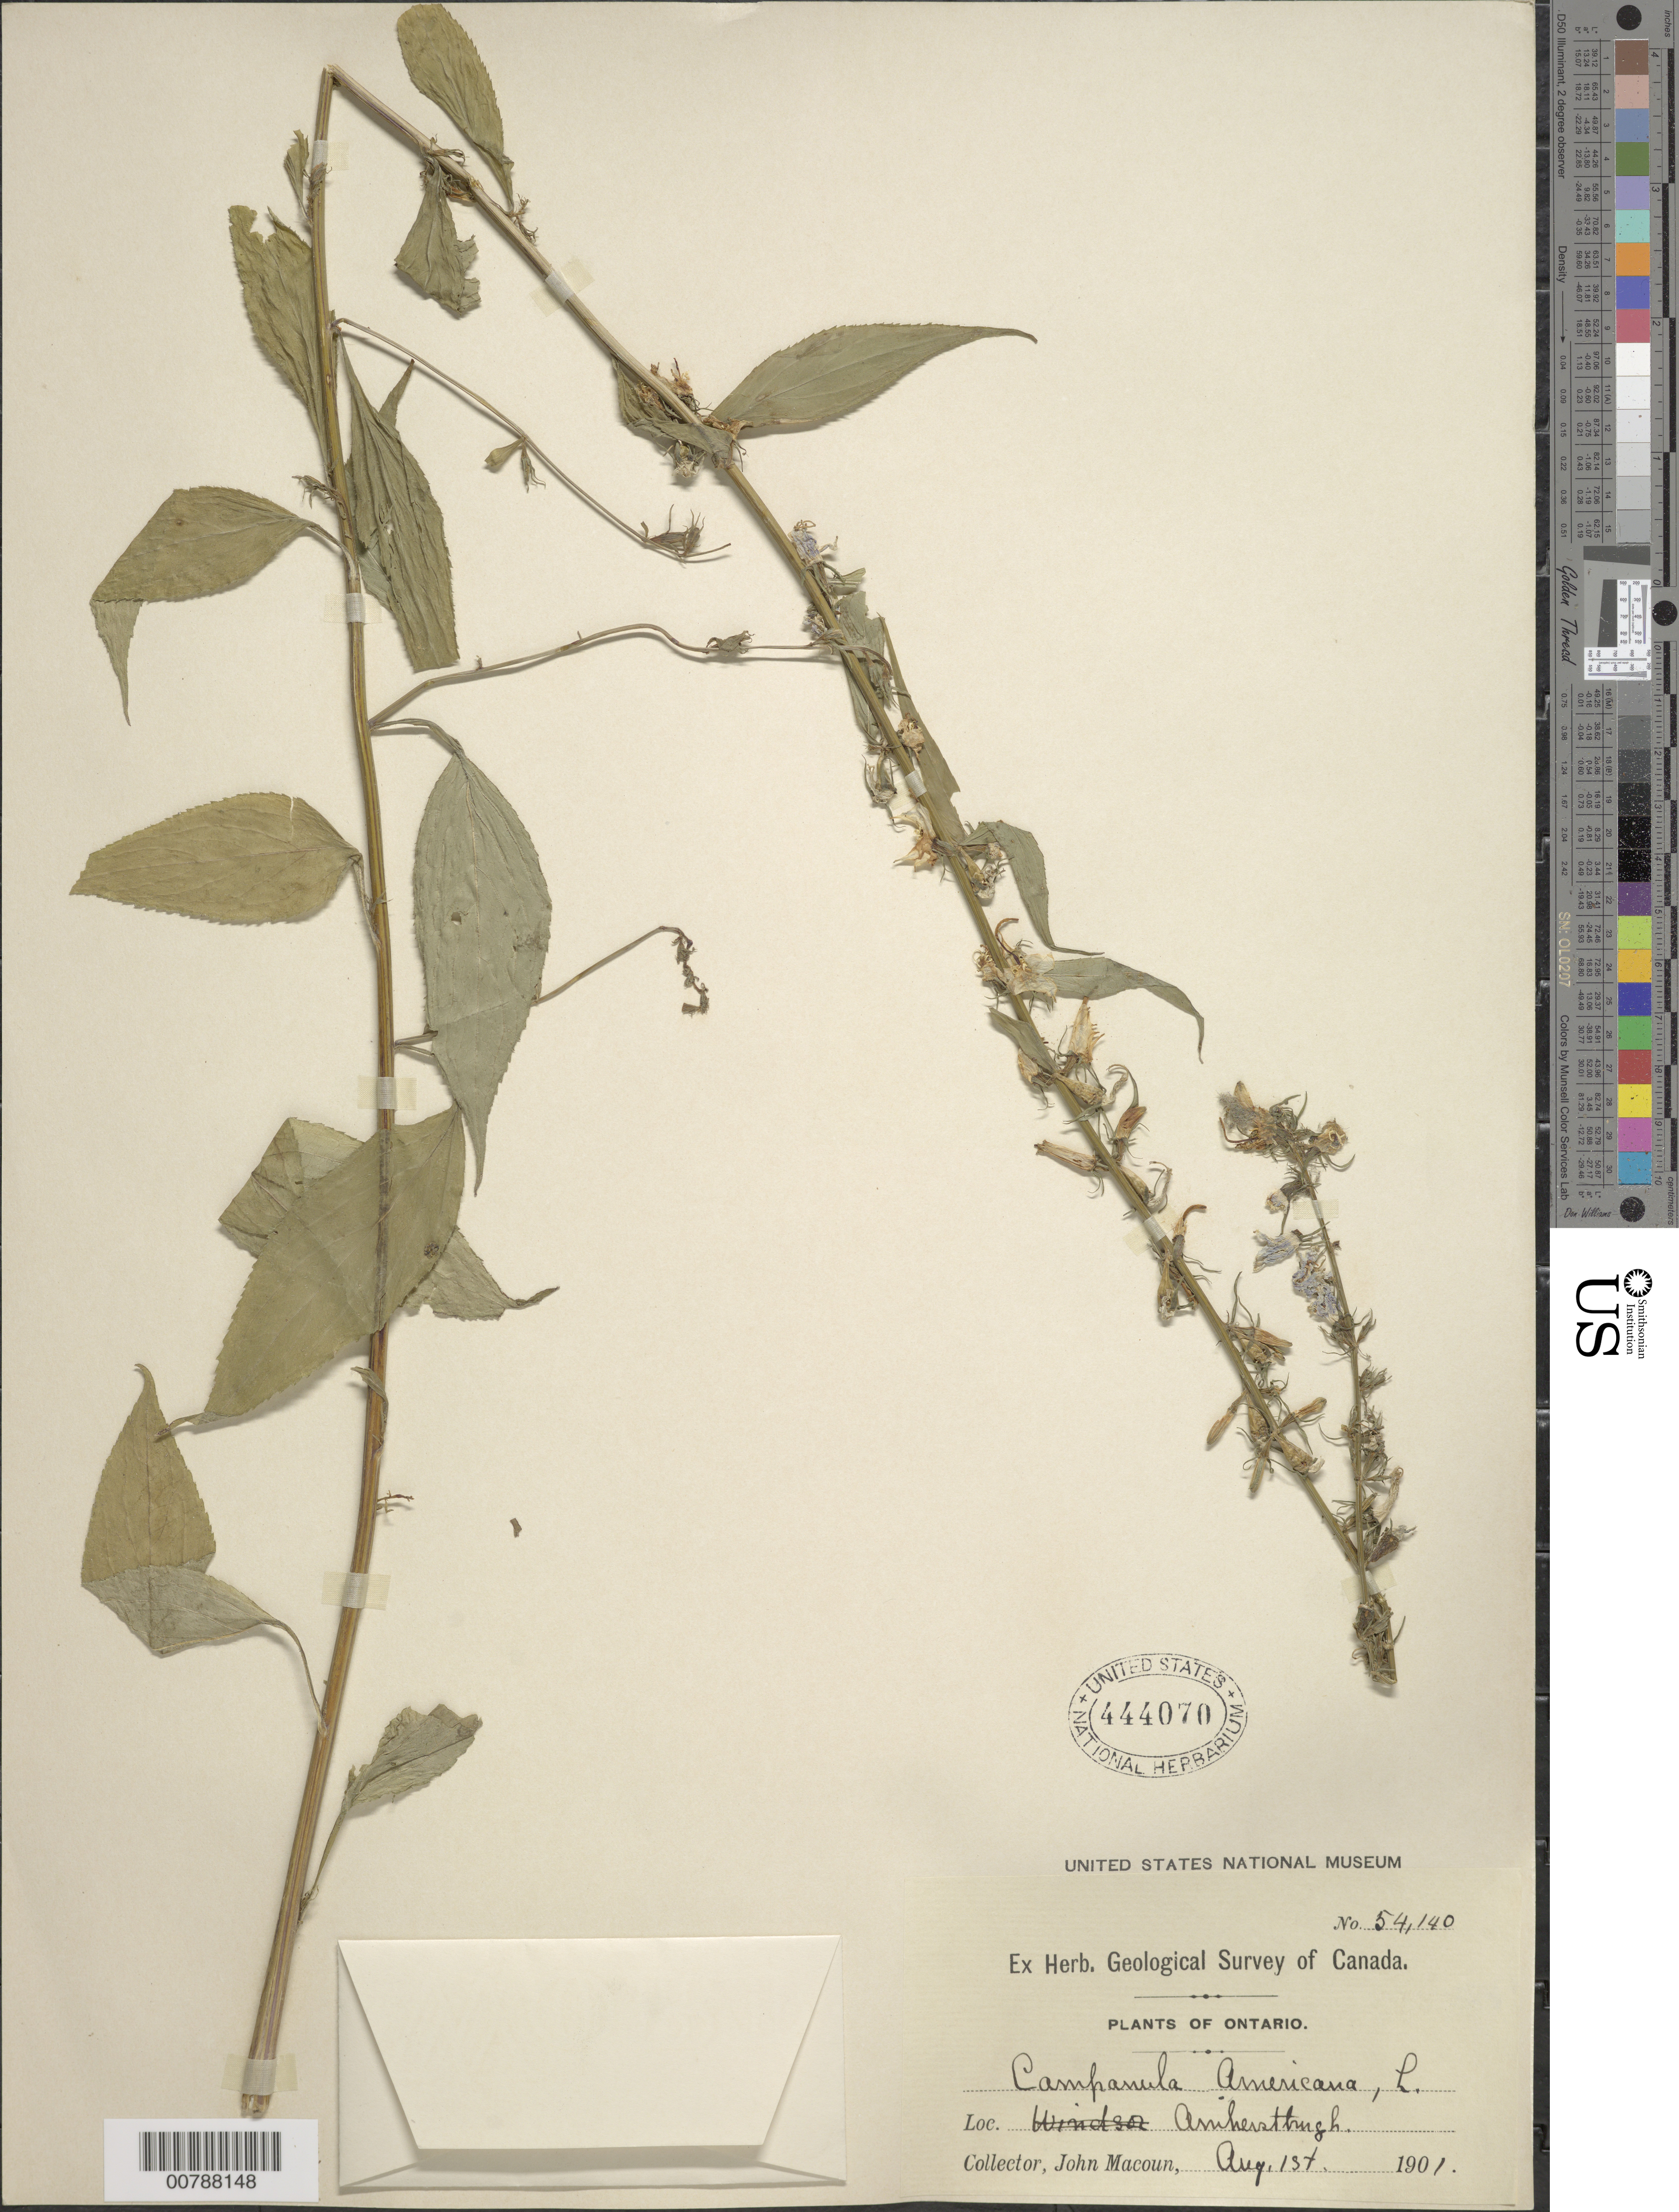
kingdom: Plantae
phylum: Tracheophyta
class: Magnoliopsida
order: Asterales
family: Campanulaceae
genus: Campanula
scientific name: Campanula americana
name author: L.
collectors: J. Macoun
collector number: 54140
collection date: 1901-08-01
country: Canada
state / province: Ontario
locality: Amherstburg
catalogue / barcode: US 444070